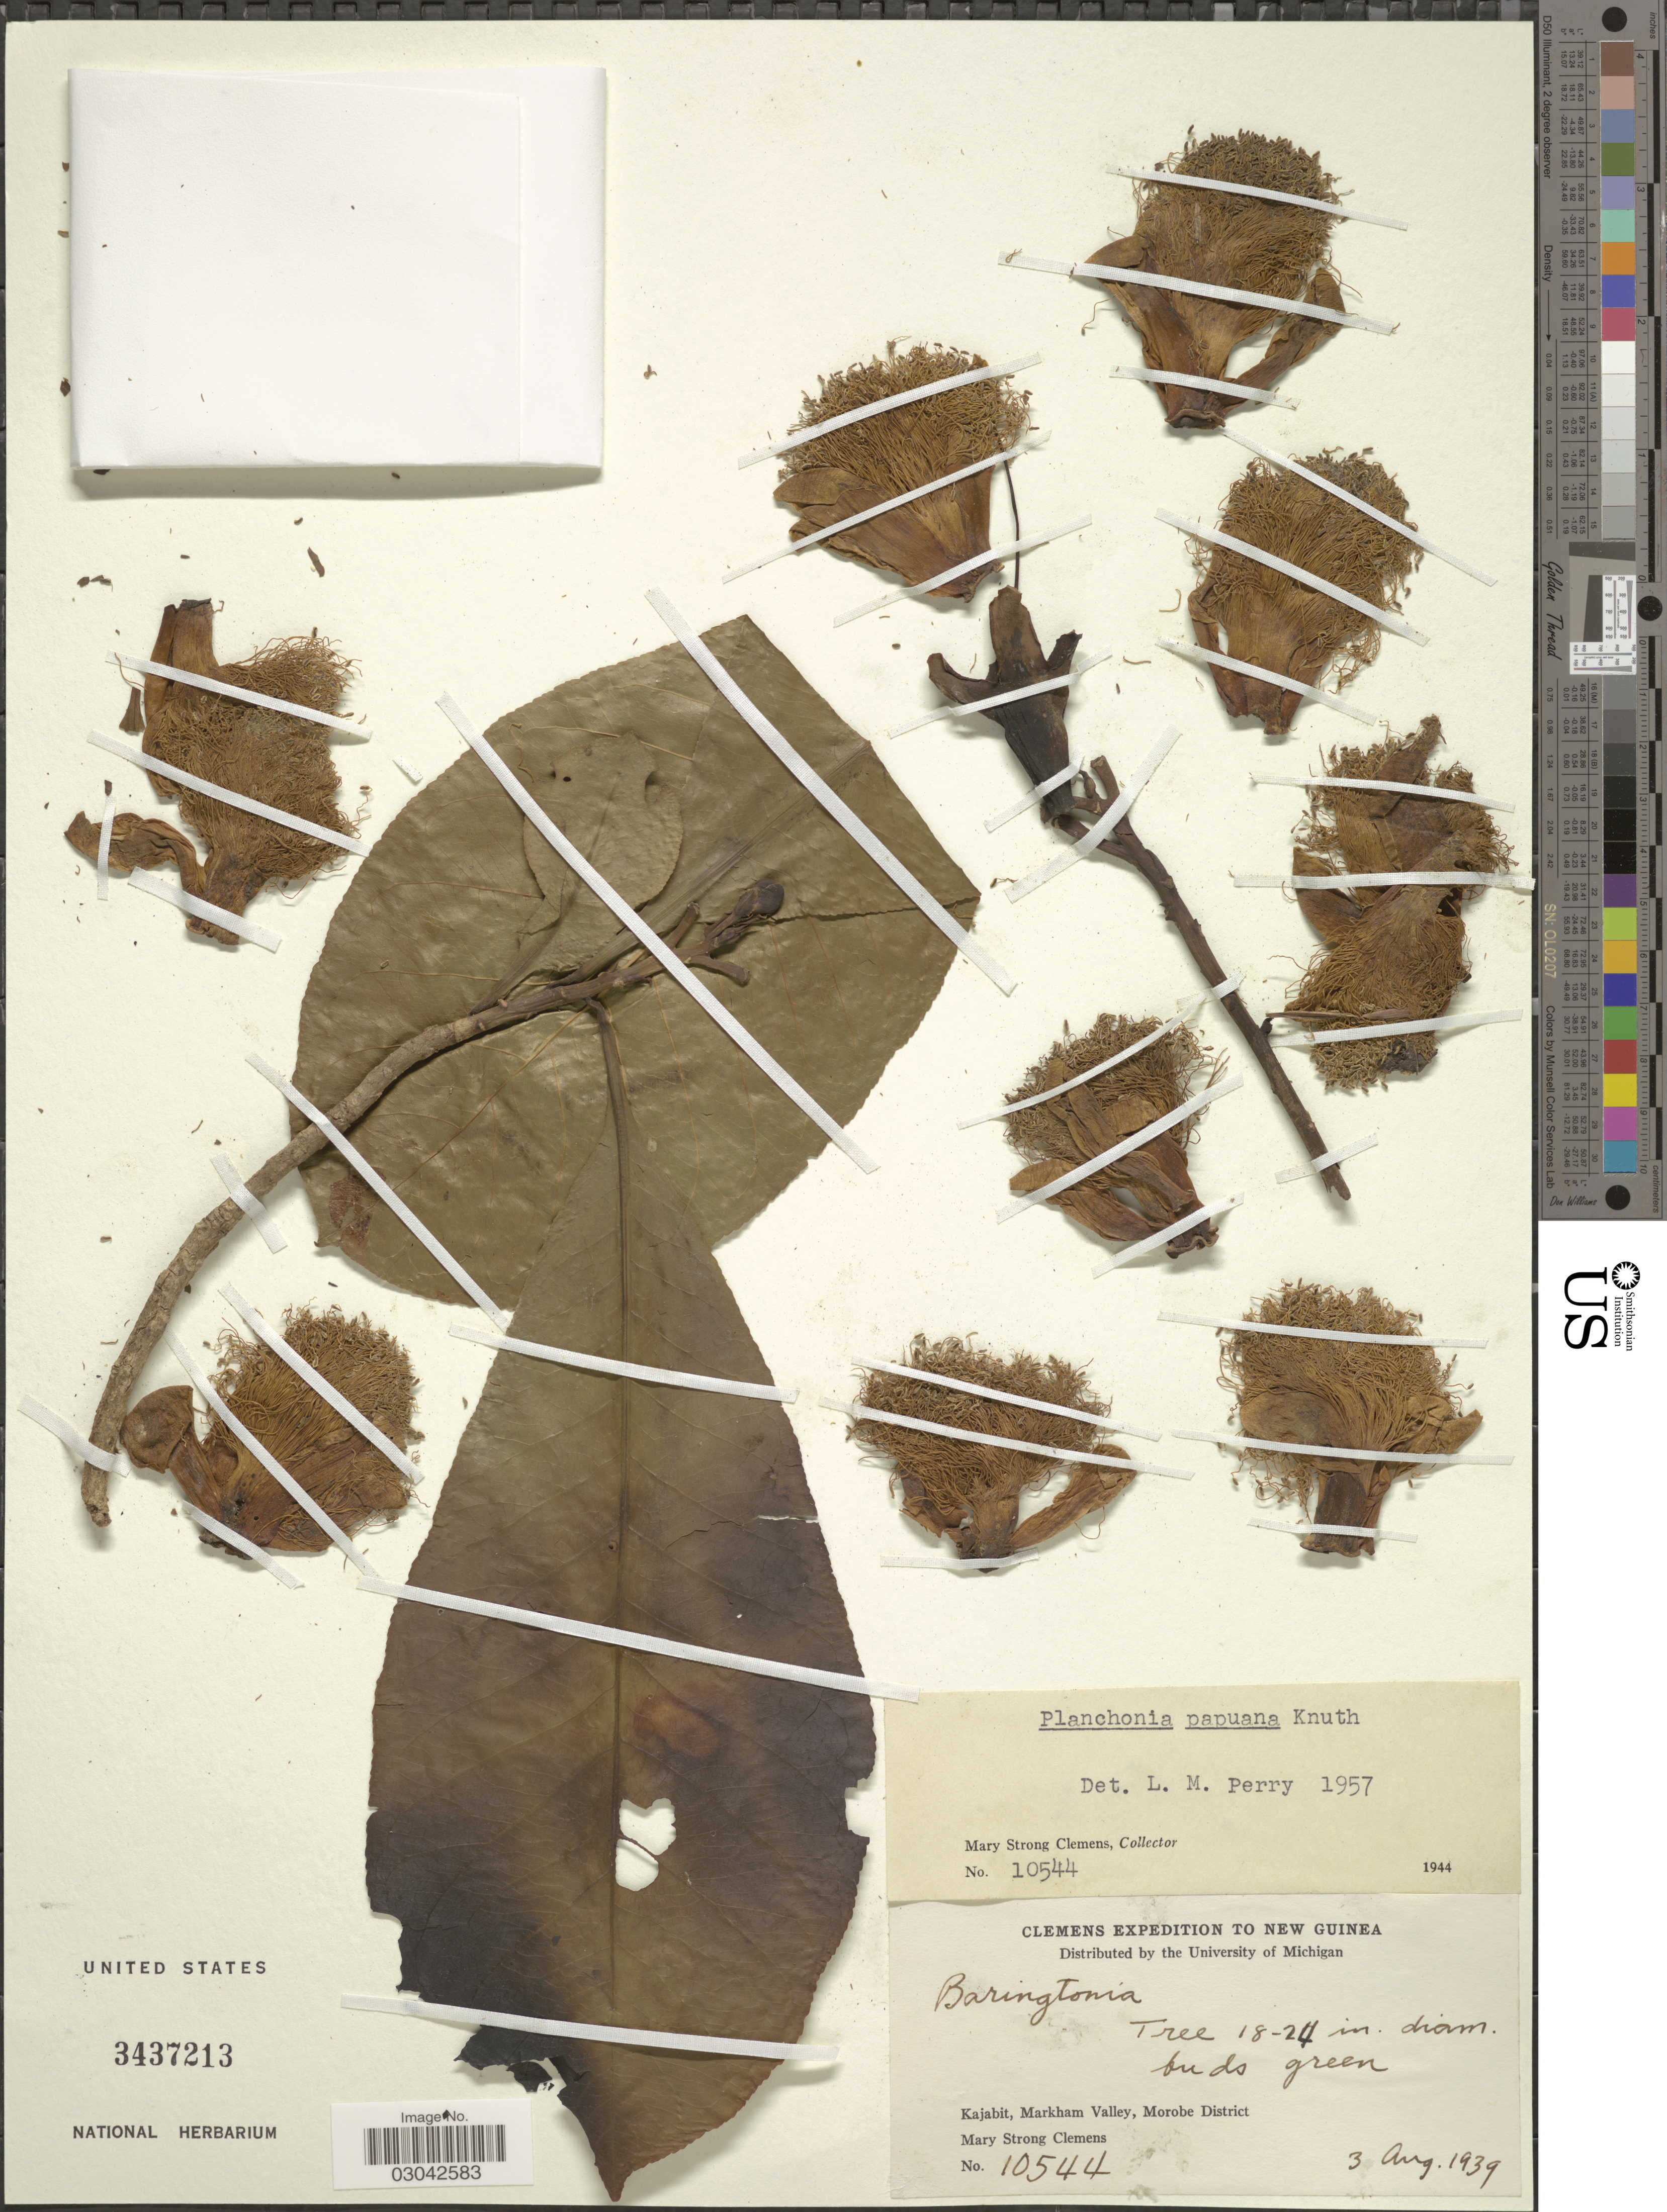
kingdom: Plantae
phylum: Tracheophyta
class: Magnoliopsida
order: Ericales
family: Lecythidaceae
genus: Planchonia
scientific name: Planchonia papuana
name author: Kunth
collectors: M. S. Clemens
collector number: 10544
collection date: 1939-08-03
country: Papua New Guinea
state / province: Morobe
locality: New Guinea, Kajabit, Markham Valley, Morobe District.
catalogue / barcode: US 3437213